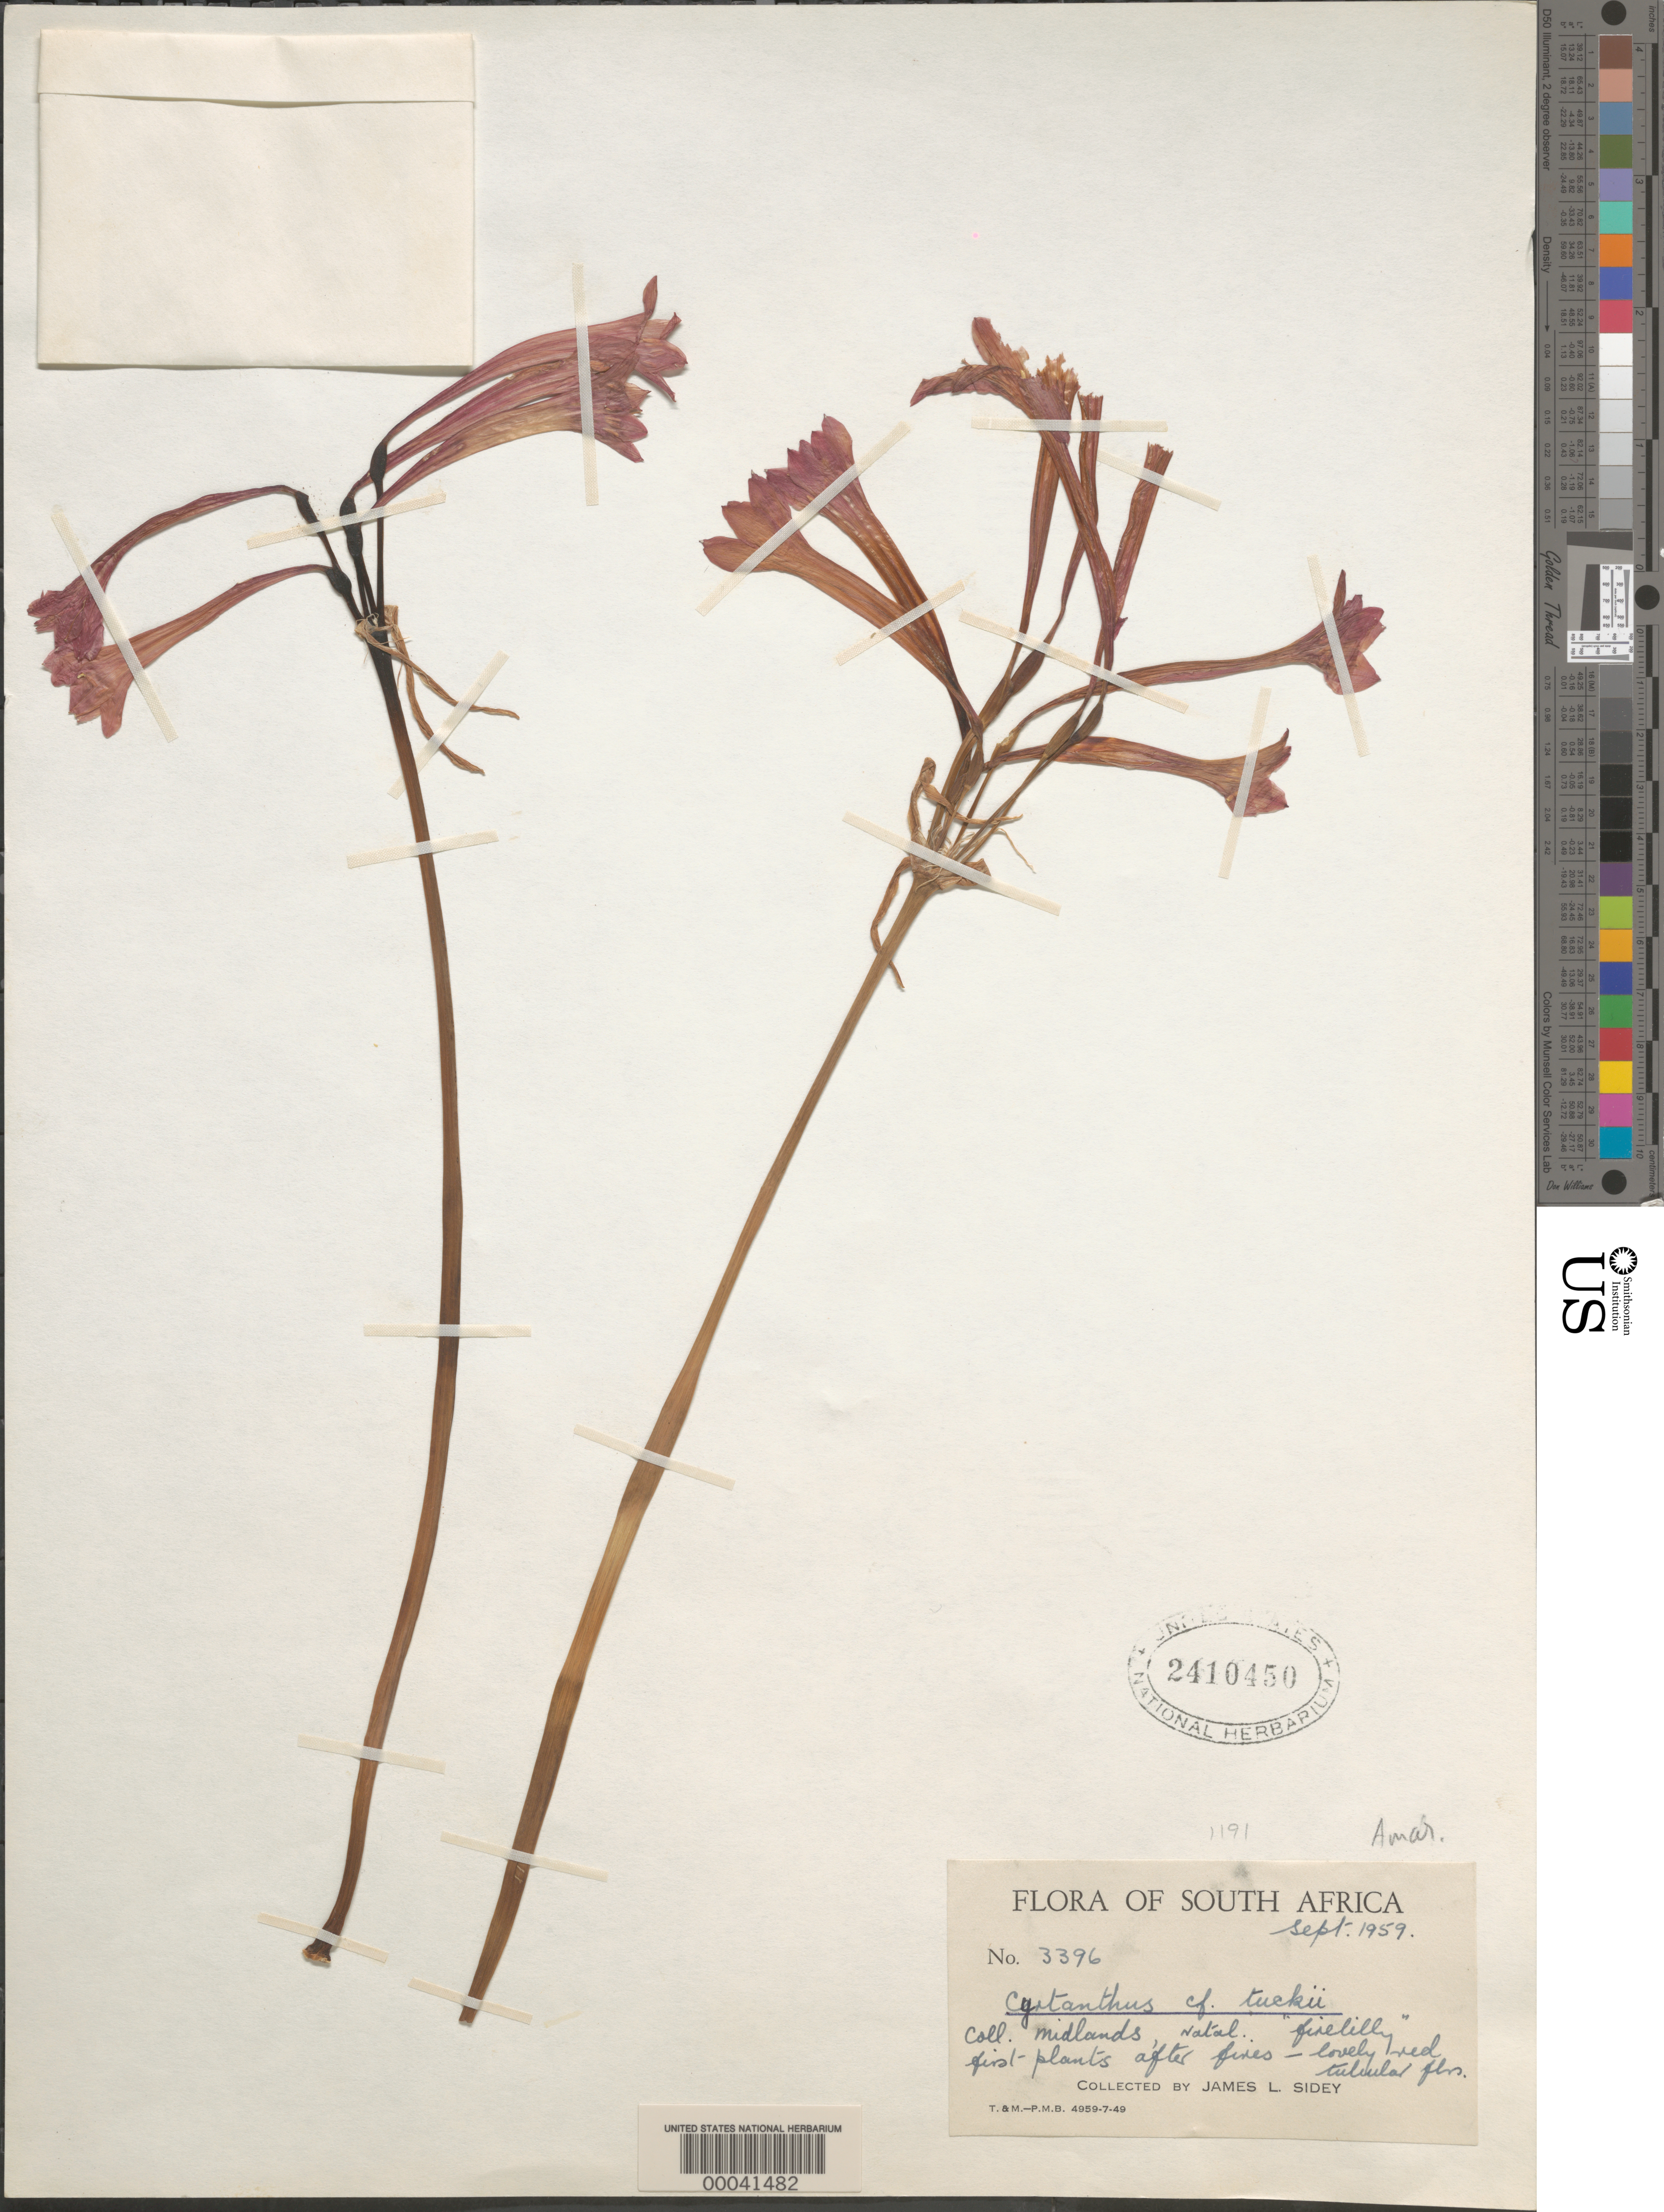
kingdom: Plantae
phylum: Tracheophyta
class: Liliopsida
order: Asparagales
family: Amaryllidaceae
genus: Cyrtanthus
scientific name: Cyrtanthus tuckii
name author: Baker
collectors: J. L. Sidey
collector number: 3396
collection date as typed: Sep 1959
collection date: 1959-09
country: South Africa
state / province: KwaZulu-Natal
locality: Midlands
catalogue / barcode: US 2410450